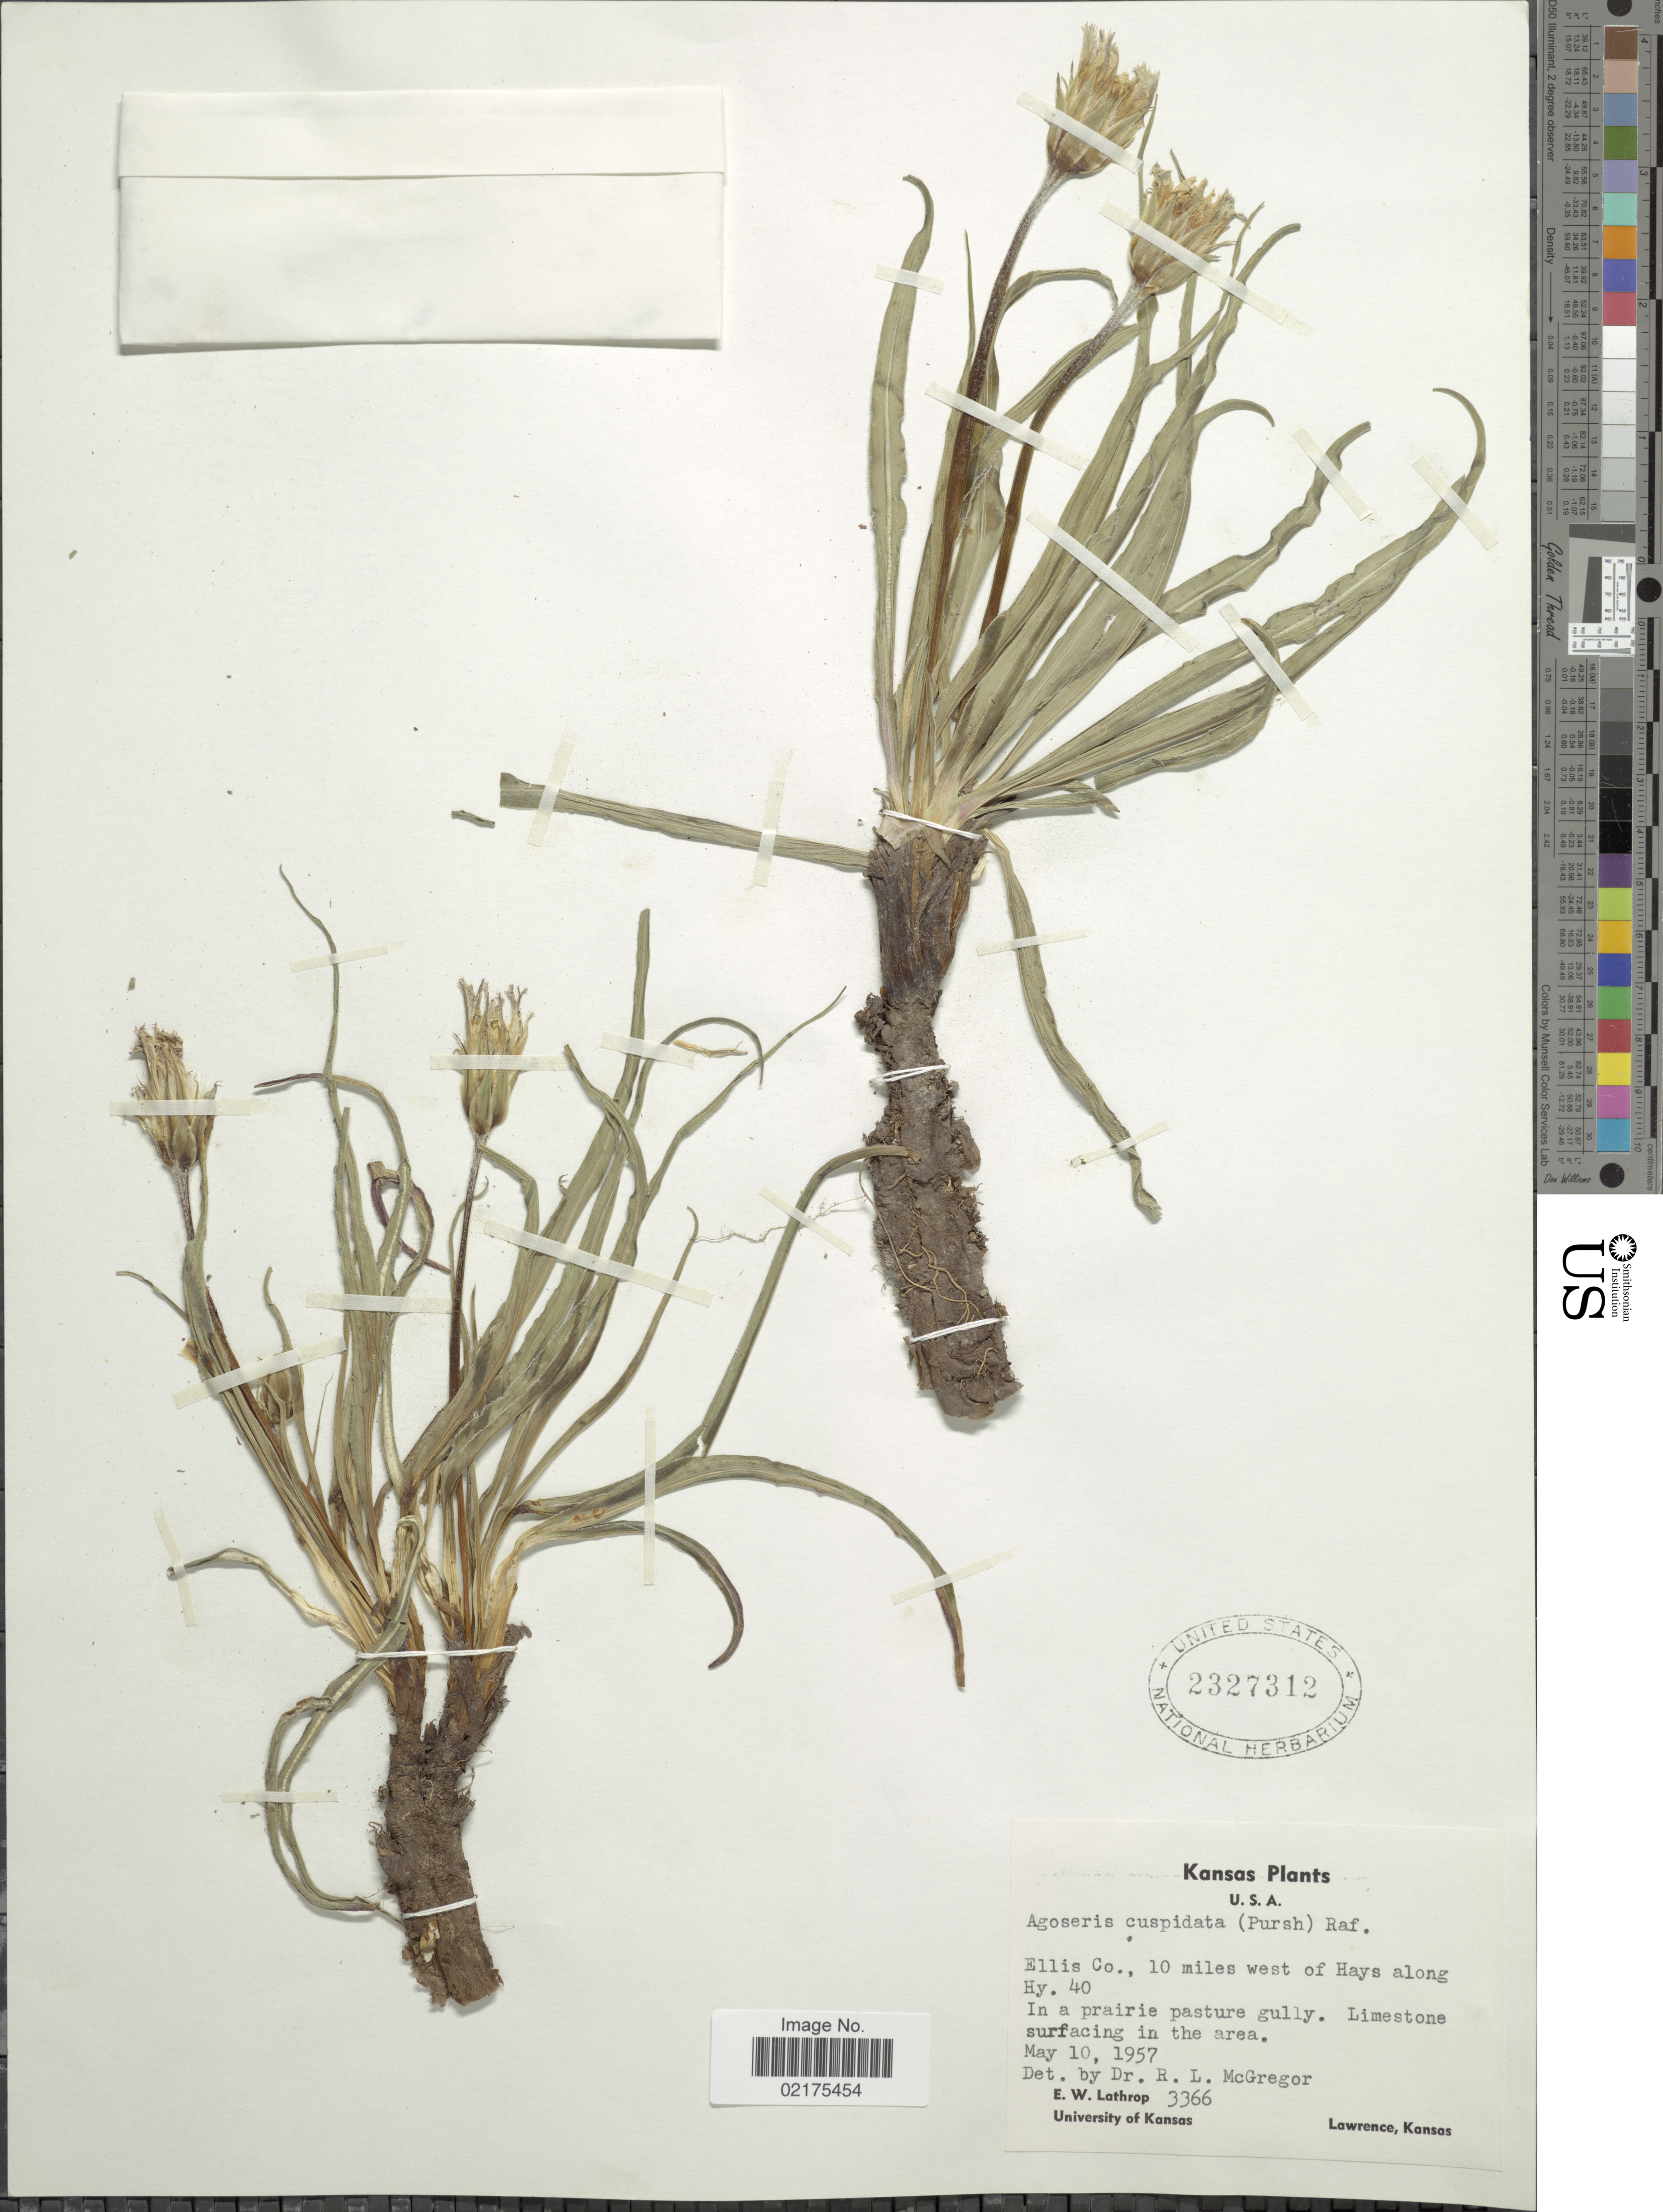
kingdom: Plantae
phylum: Tracheophyta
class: Magnoliopsida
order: Asterales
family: Asteraceae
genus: Nothocalais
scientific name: Nothocalais cuspidata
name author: (Pursh) Greene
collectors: E. W. Lathrop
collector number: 3366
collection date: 1957-05-10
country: United States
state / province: Kansas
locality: Kansas: Ellis Co., 10 miles west of Hays along Hy. 40. In a Prairie pasture gully. Limestone surfacing in the area.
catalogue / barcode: US 2327312